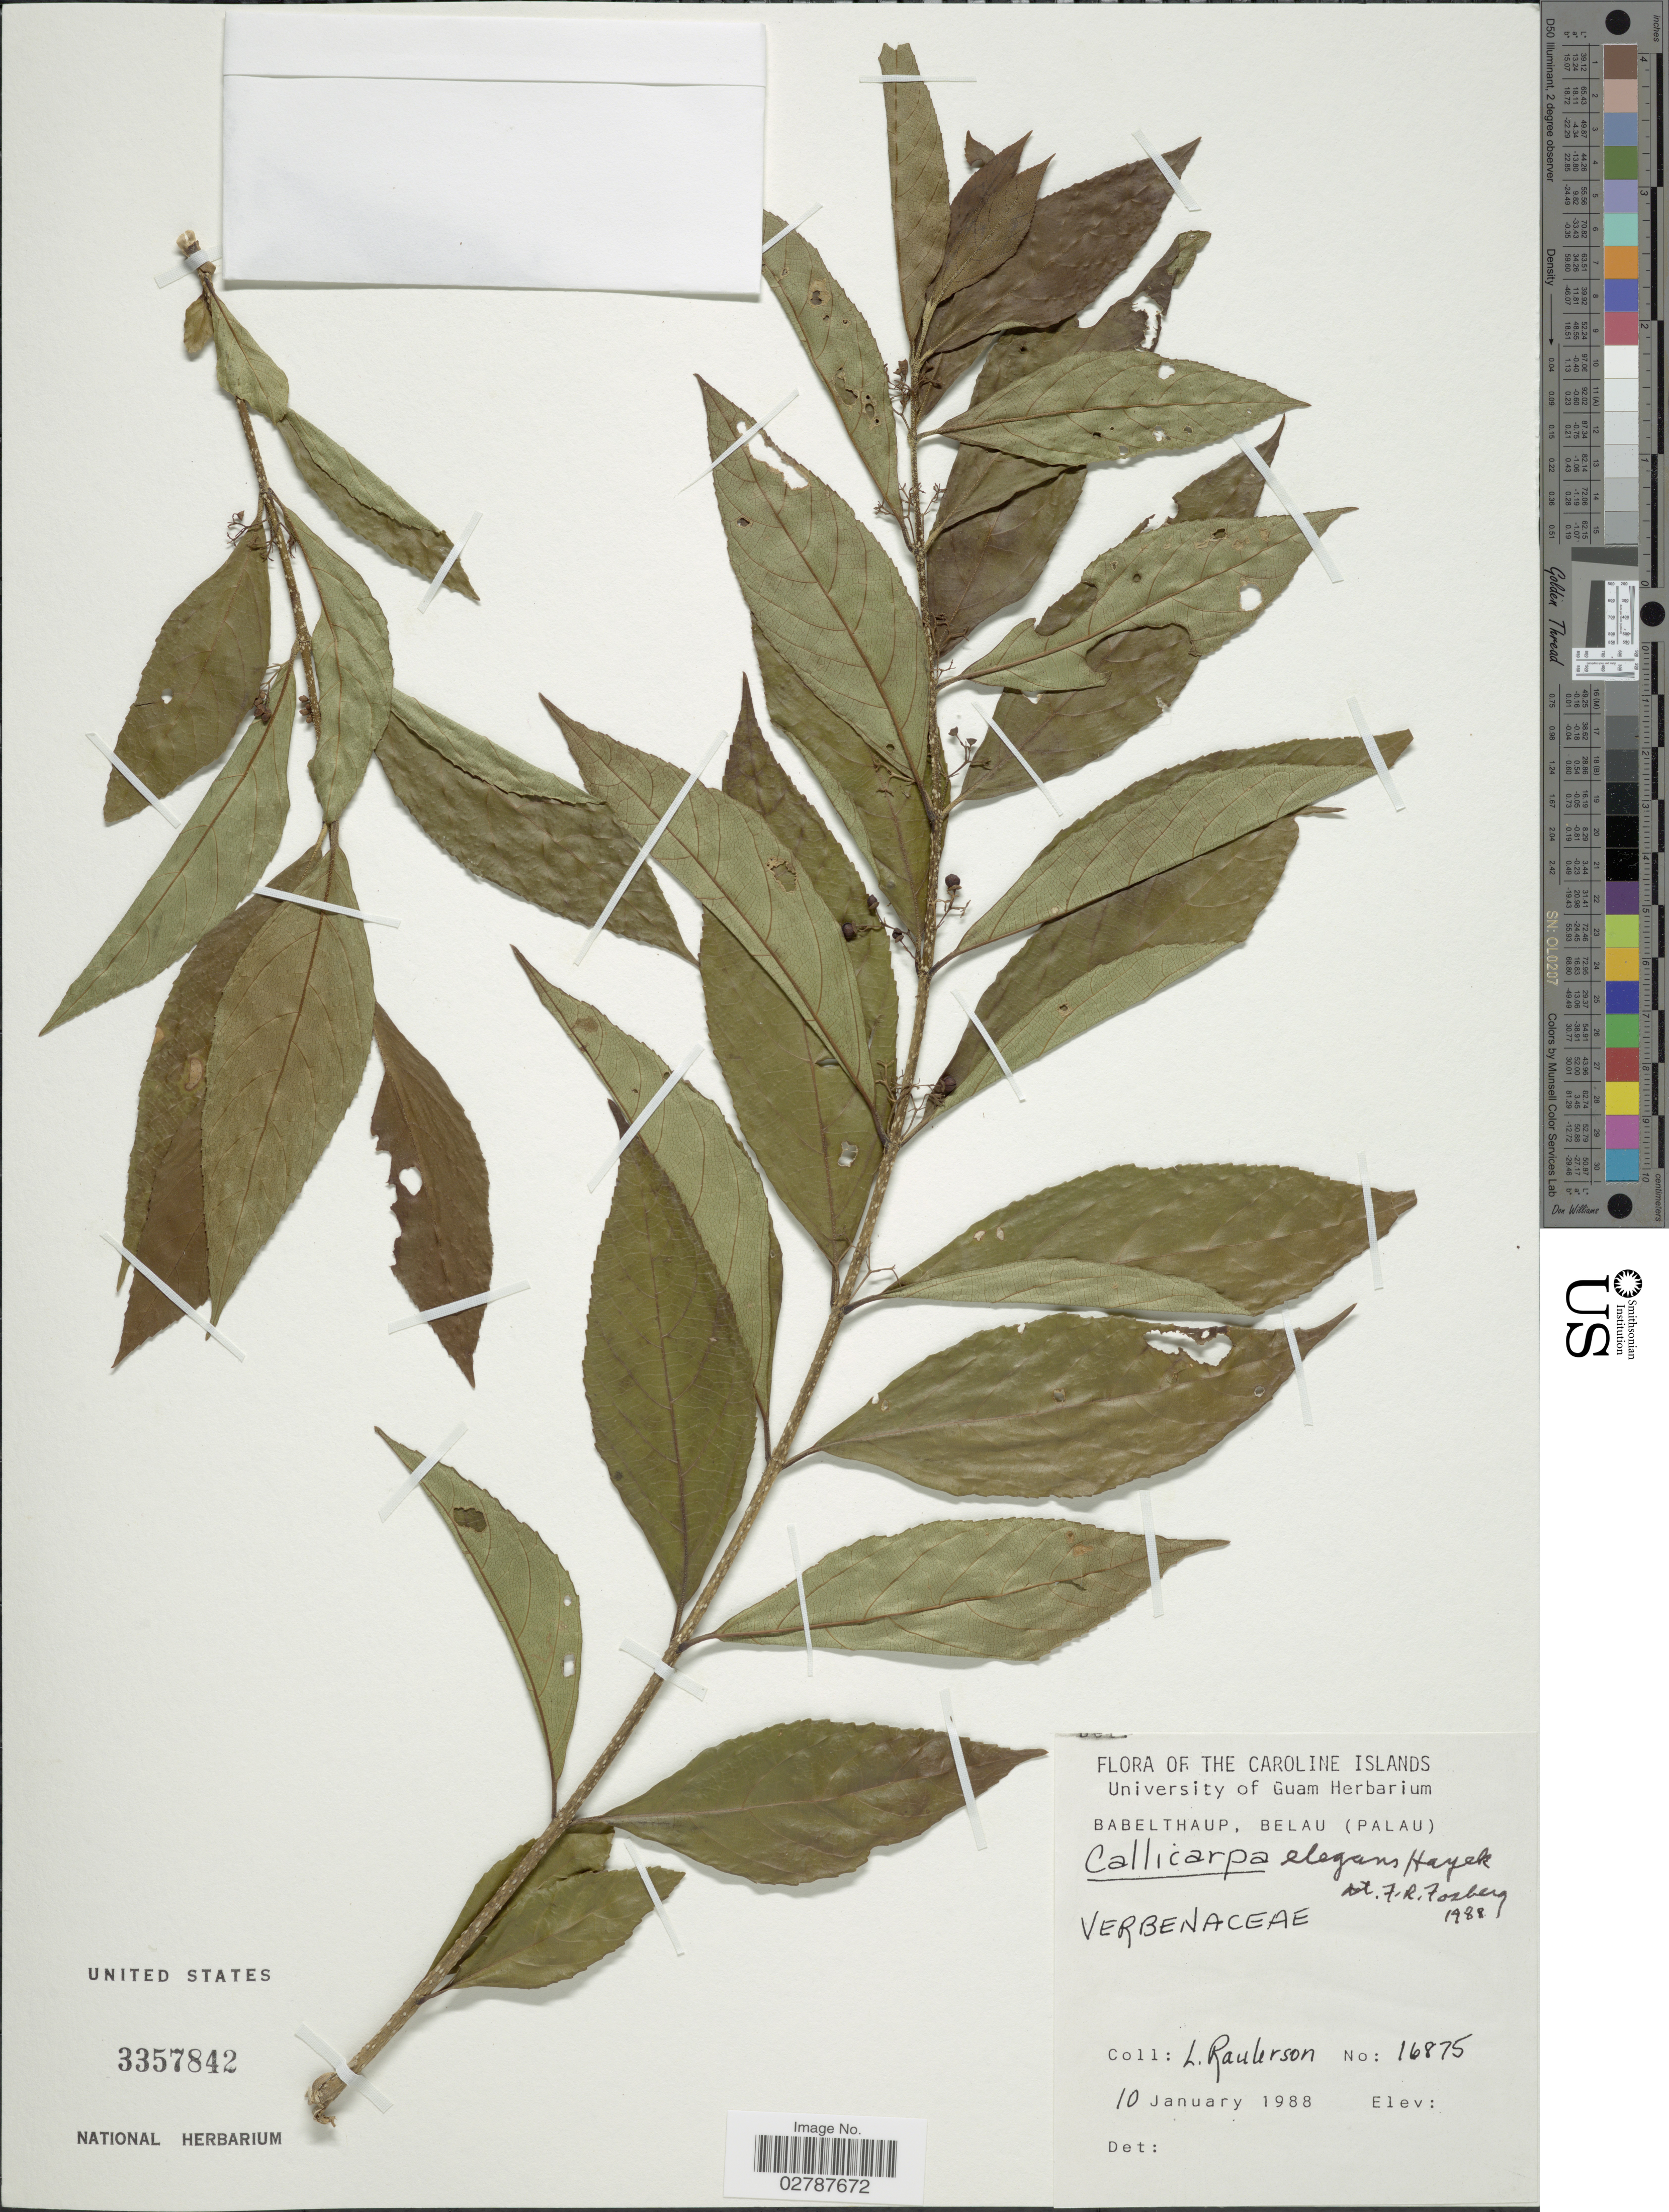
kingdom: Plantae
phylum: Tracheophyta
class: Magnoliopsida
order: Lamiales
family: Lamiaceae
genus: Callicarpa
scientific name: Callicarpa elegans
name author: Hayek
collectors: L. Raulerson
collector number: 16875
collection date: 1988-01-10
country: Palau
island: Babeldaob [Babelthuap]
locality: The Caroline Islands. Babelthaup, (Palau).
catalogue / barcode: US 3357842